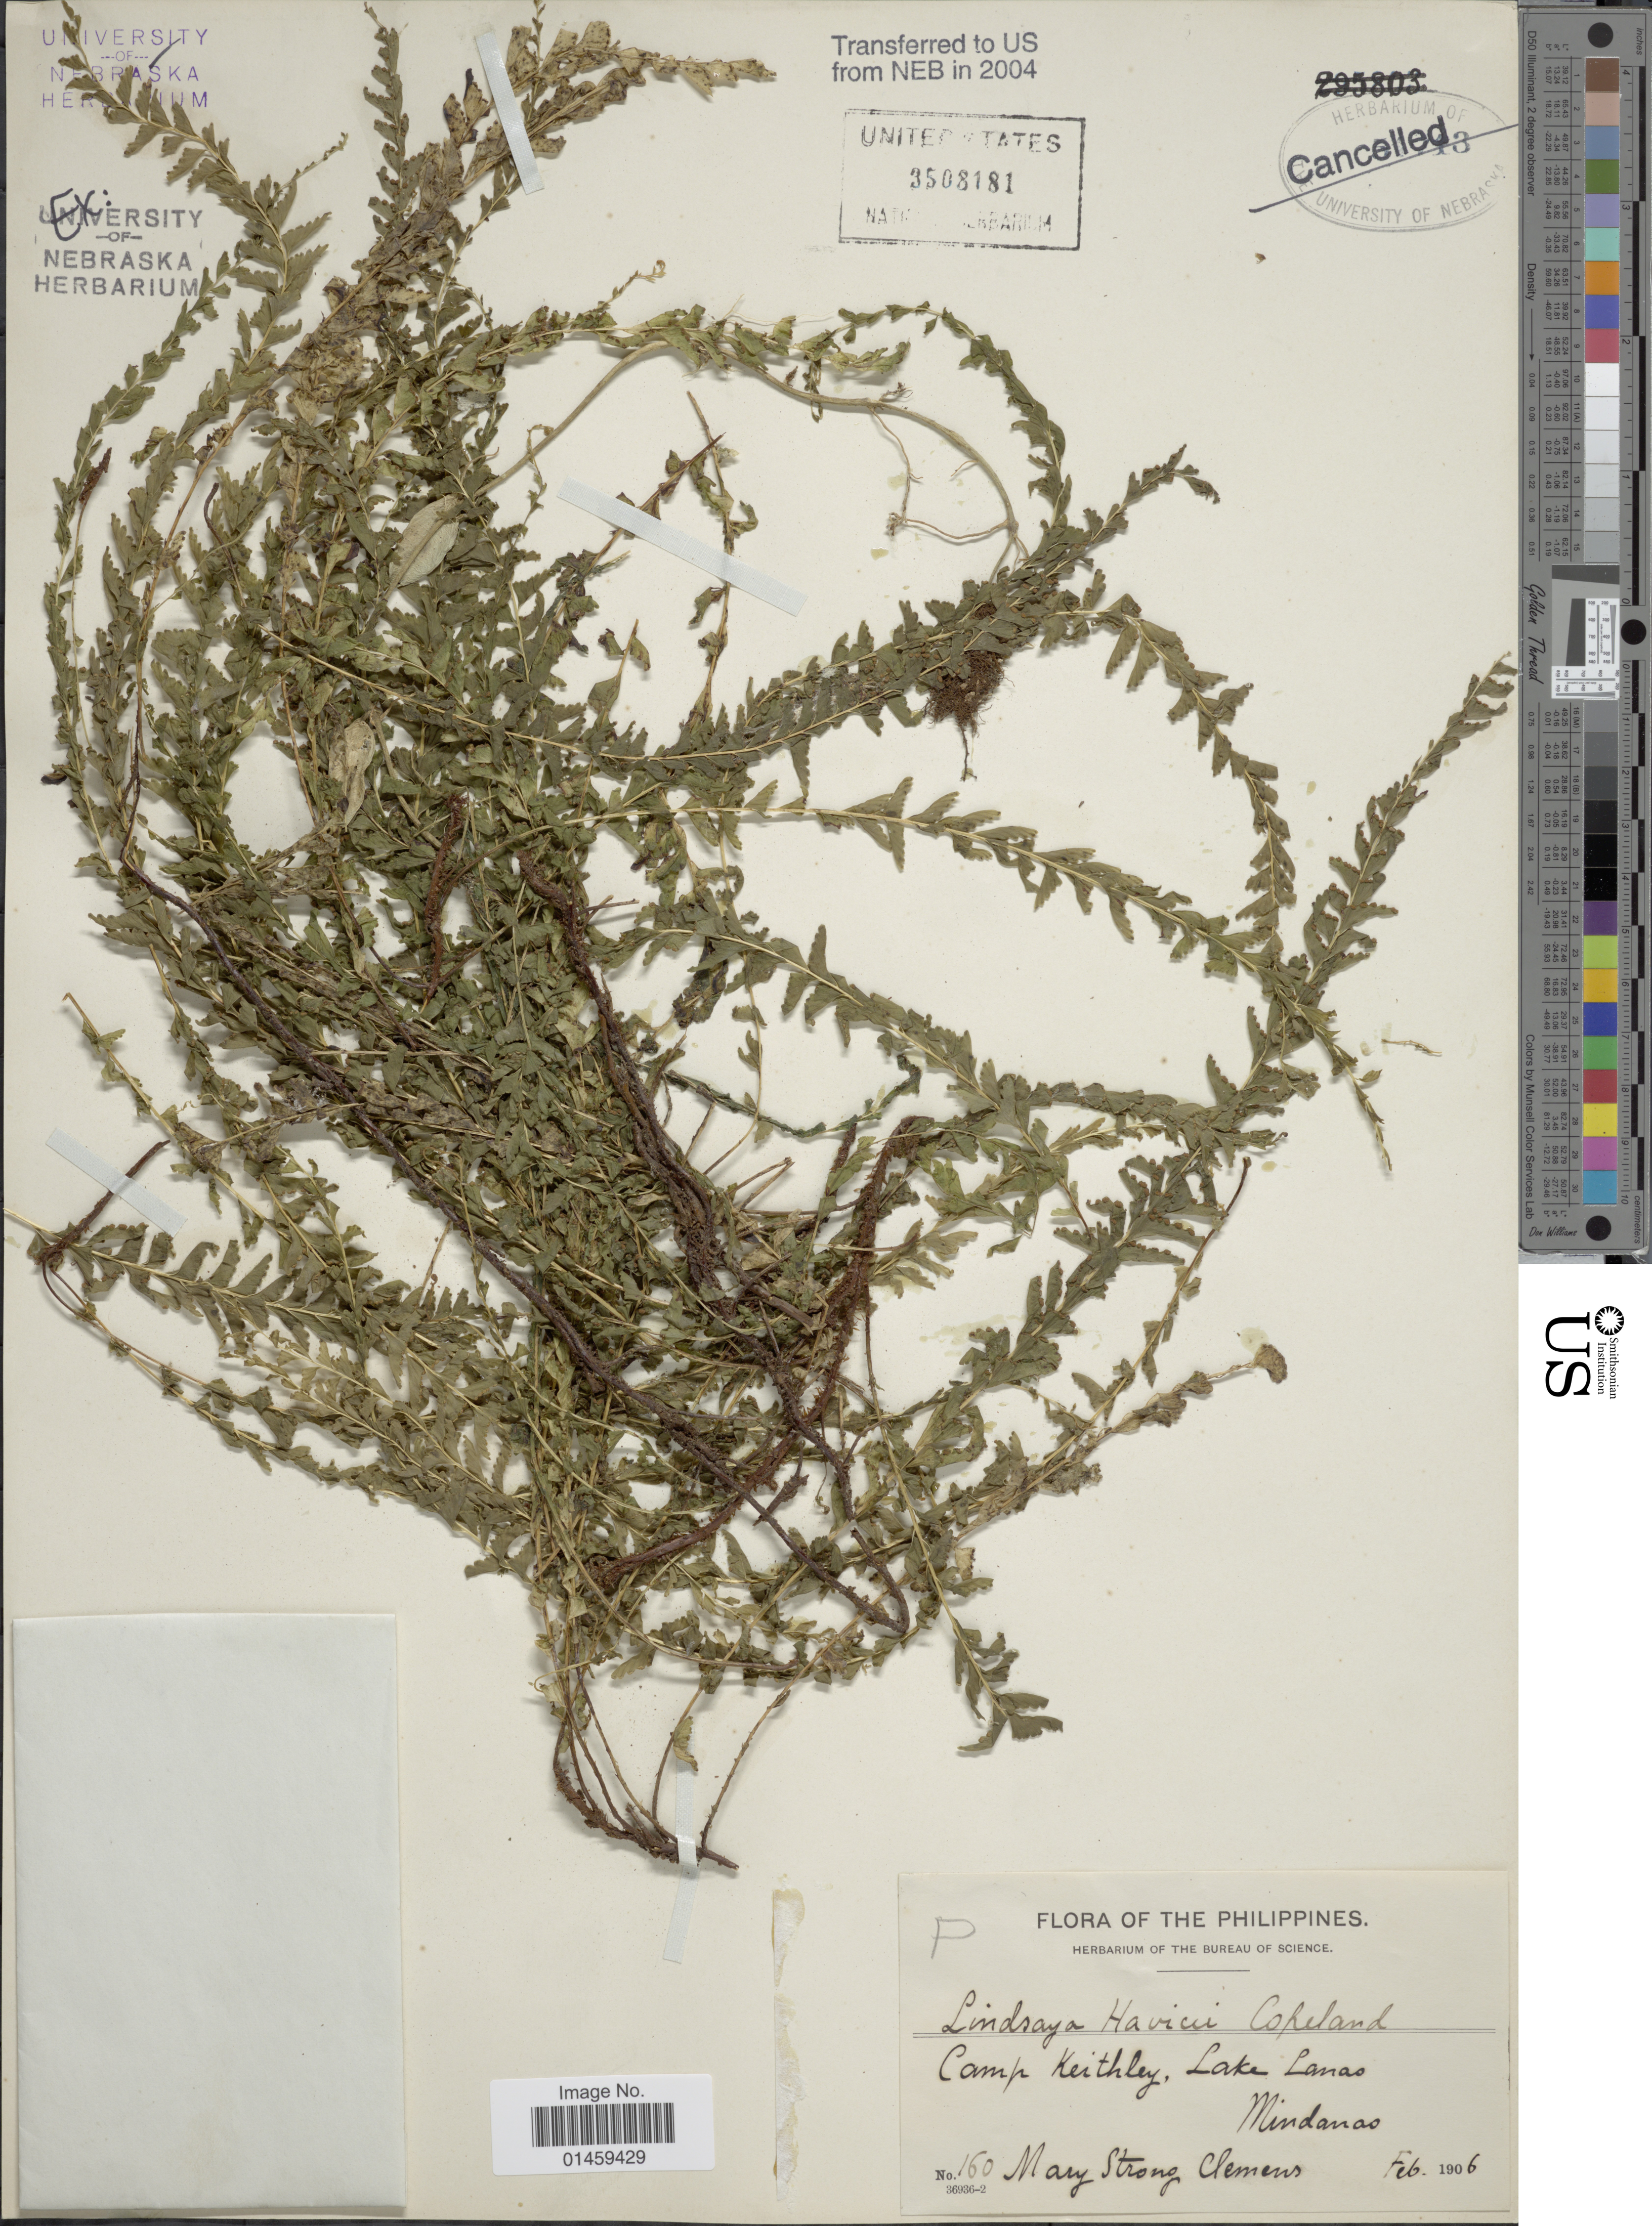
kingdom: Plantae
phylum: Tracheophyta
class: Polypodiopsida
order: Polypodiales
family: Lindsaeaceae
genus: Lindsaea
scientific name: Lindsaea harveyi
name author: Carruth. ex Seem.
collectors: M. S. Clemens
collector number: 160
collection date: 1906-02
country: Philippines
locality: Camp Keithley, Lake Lanas. Mindanao.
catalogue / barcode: US 3508181